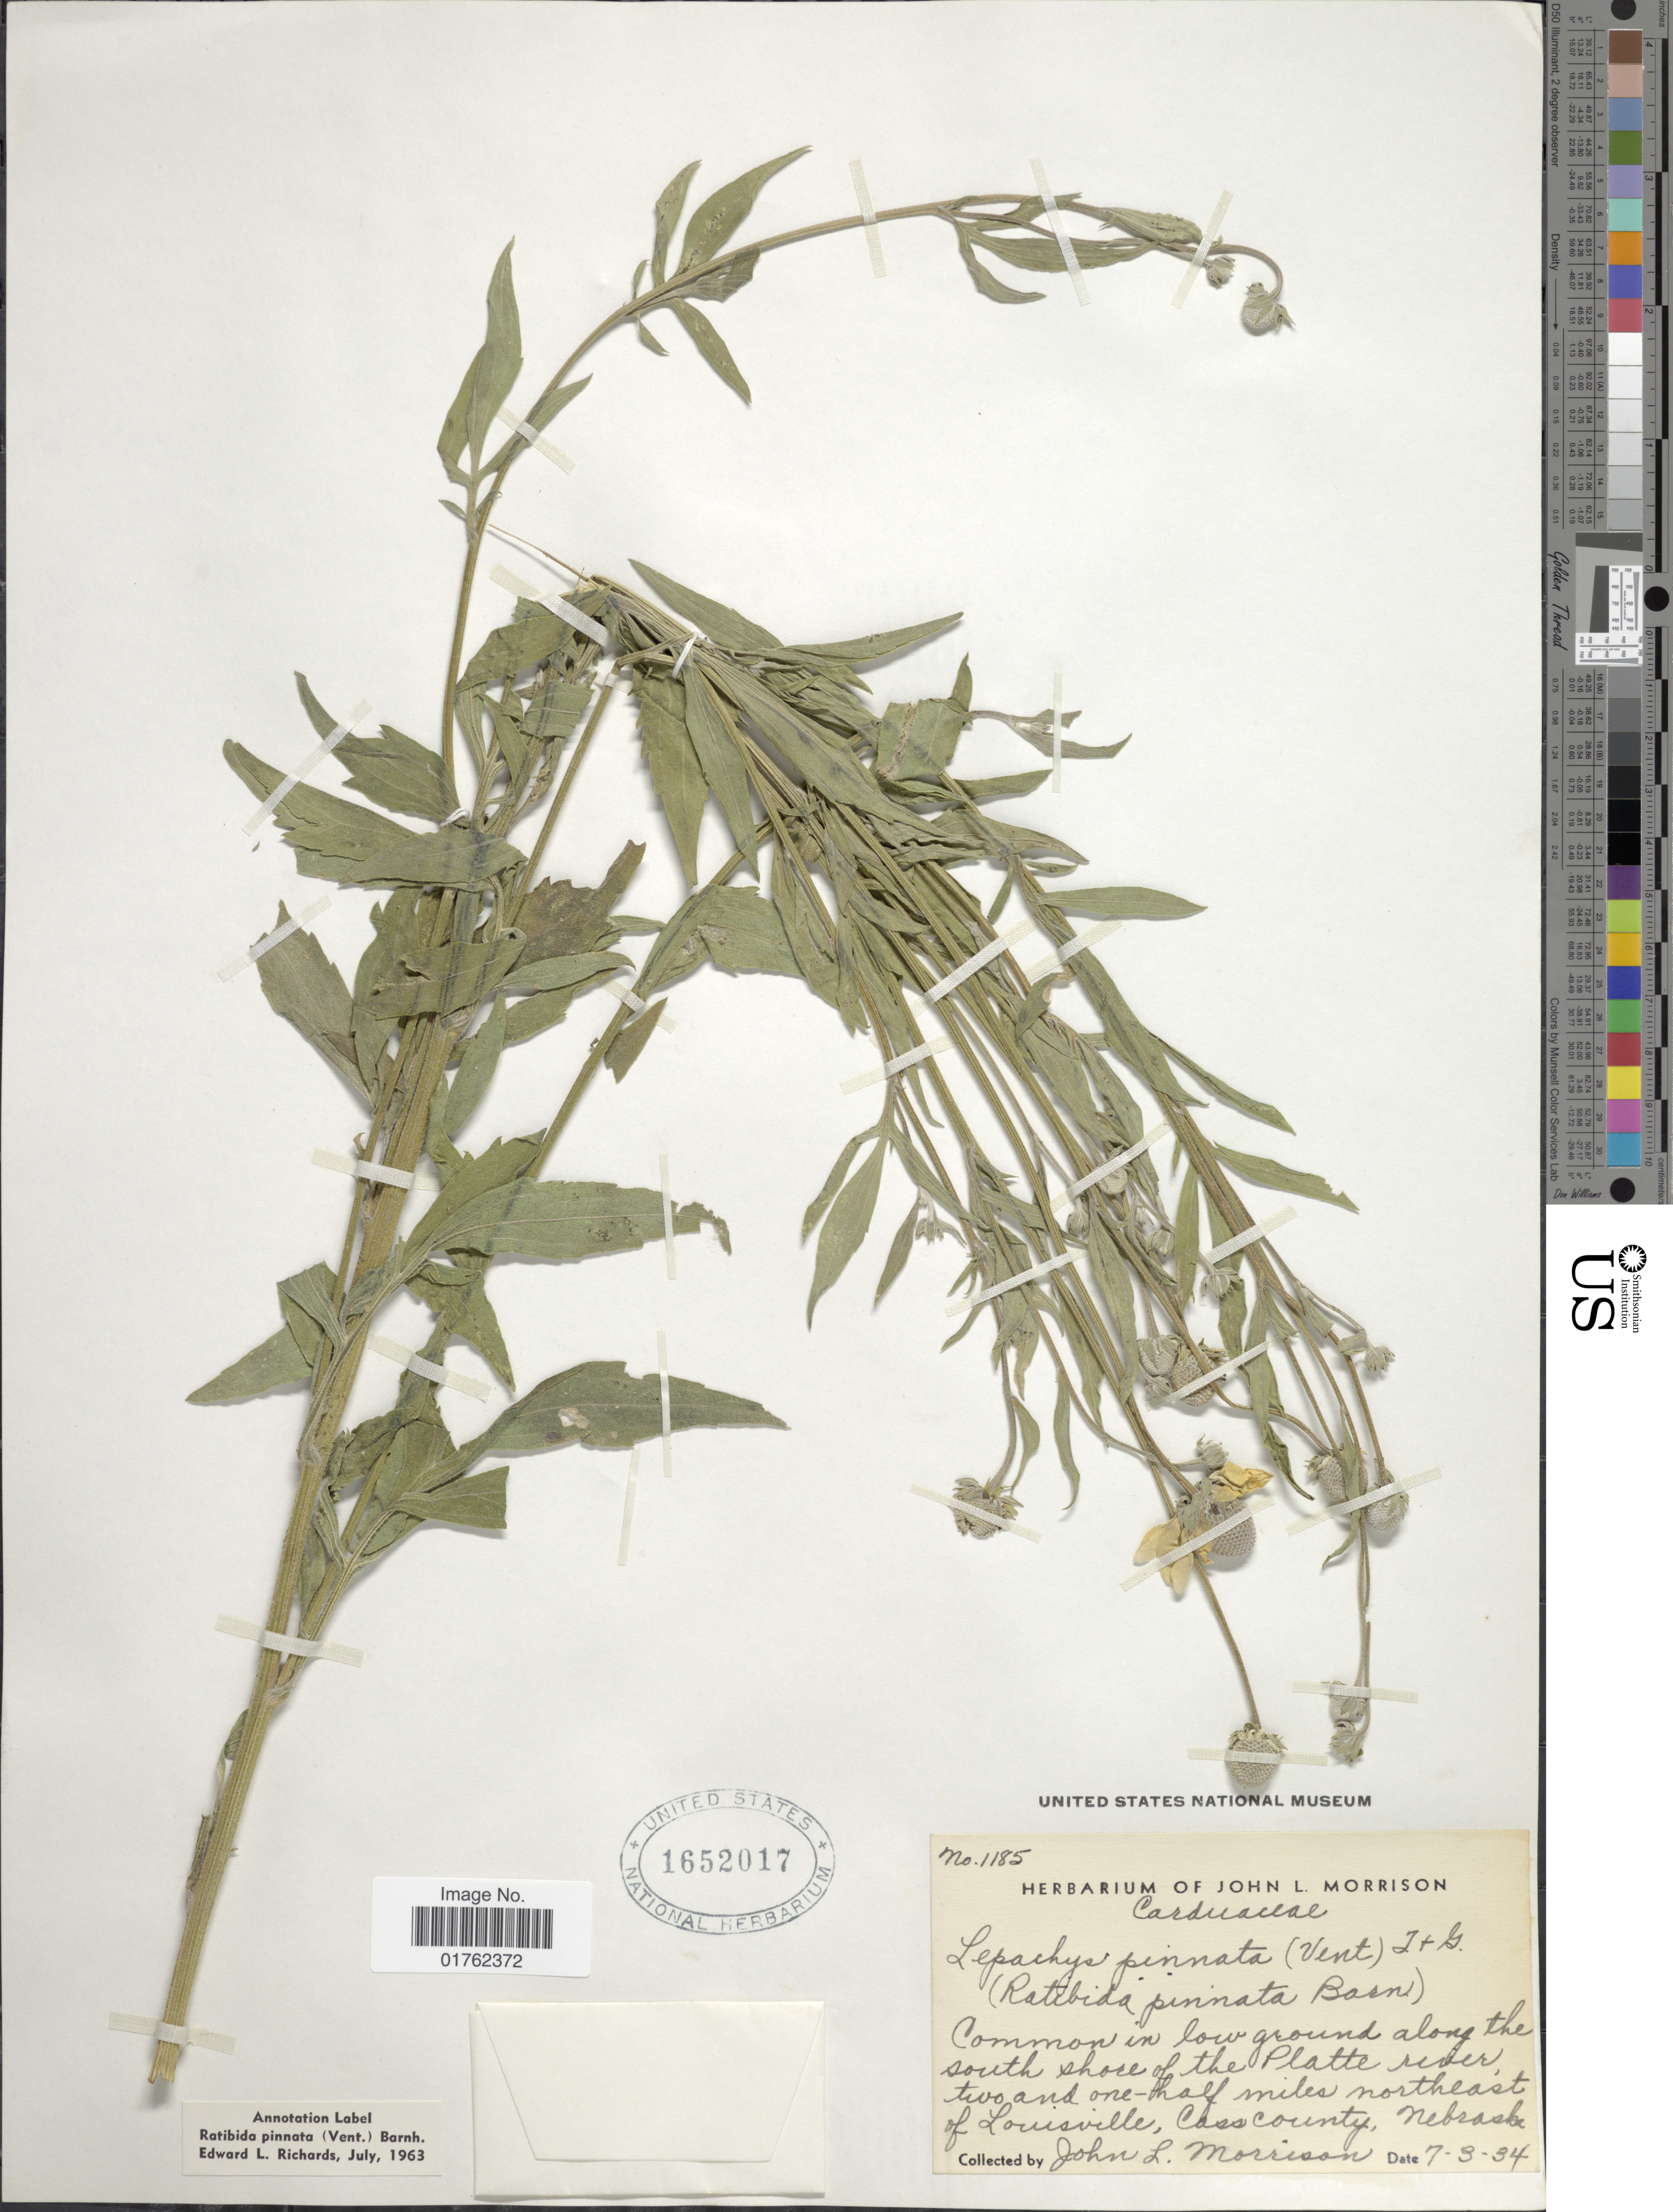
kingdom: Plantae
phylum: Tracheophyta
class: Magnoliopsida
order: Asterales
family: Asteraceae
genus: Ratibida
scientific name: Ratibida pinnata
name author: (Vent.) Barnhart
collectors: J. L. Morrison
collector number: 1185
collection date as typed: Transcribed d/m/y: 3/7/34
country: United States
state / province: Nebraska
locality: Common in low ground along the south shore of the Platte river, two and one-half miles northeast of Louisville, Cass County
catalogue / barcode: US 1652017